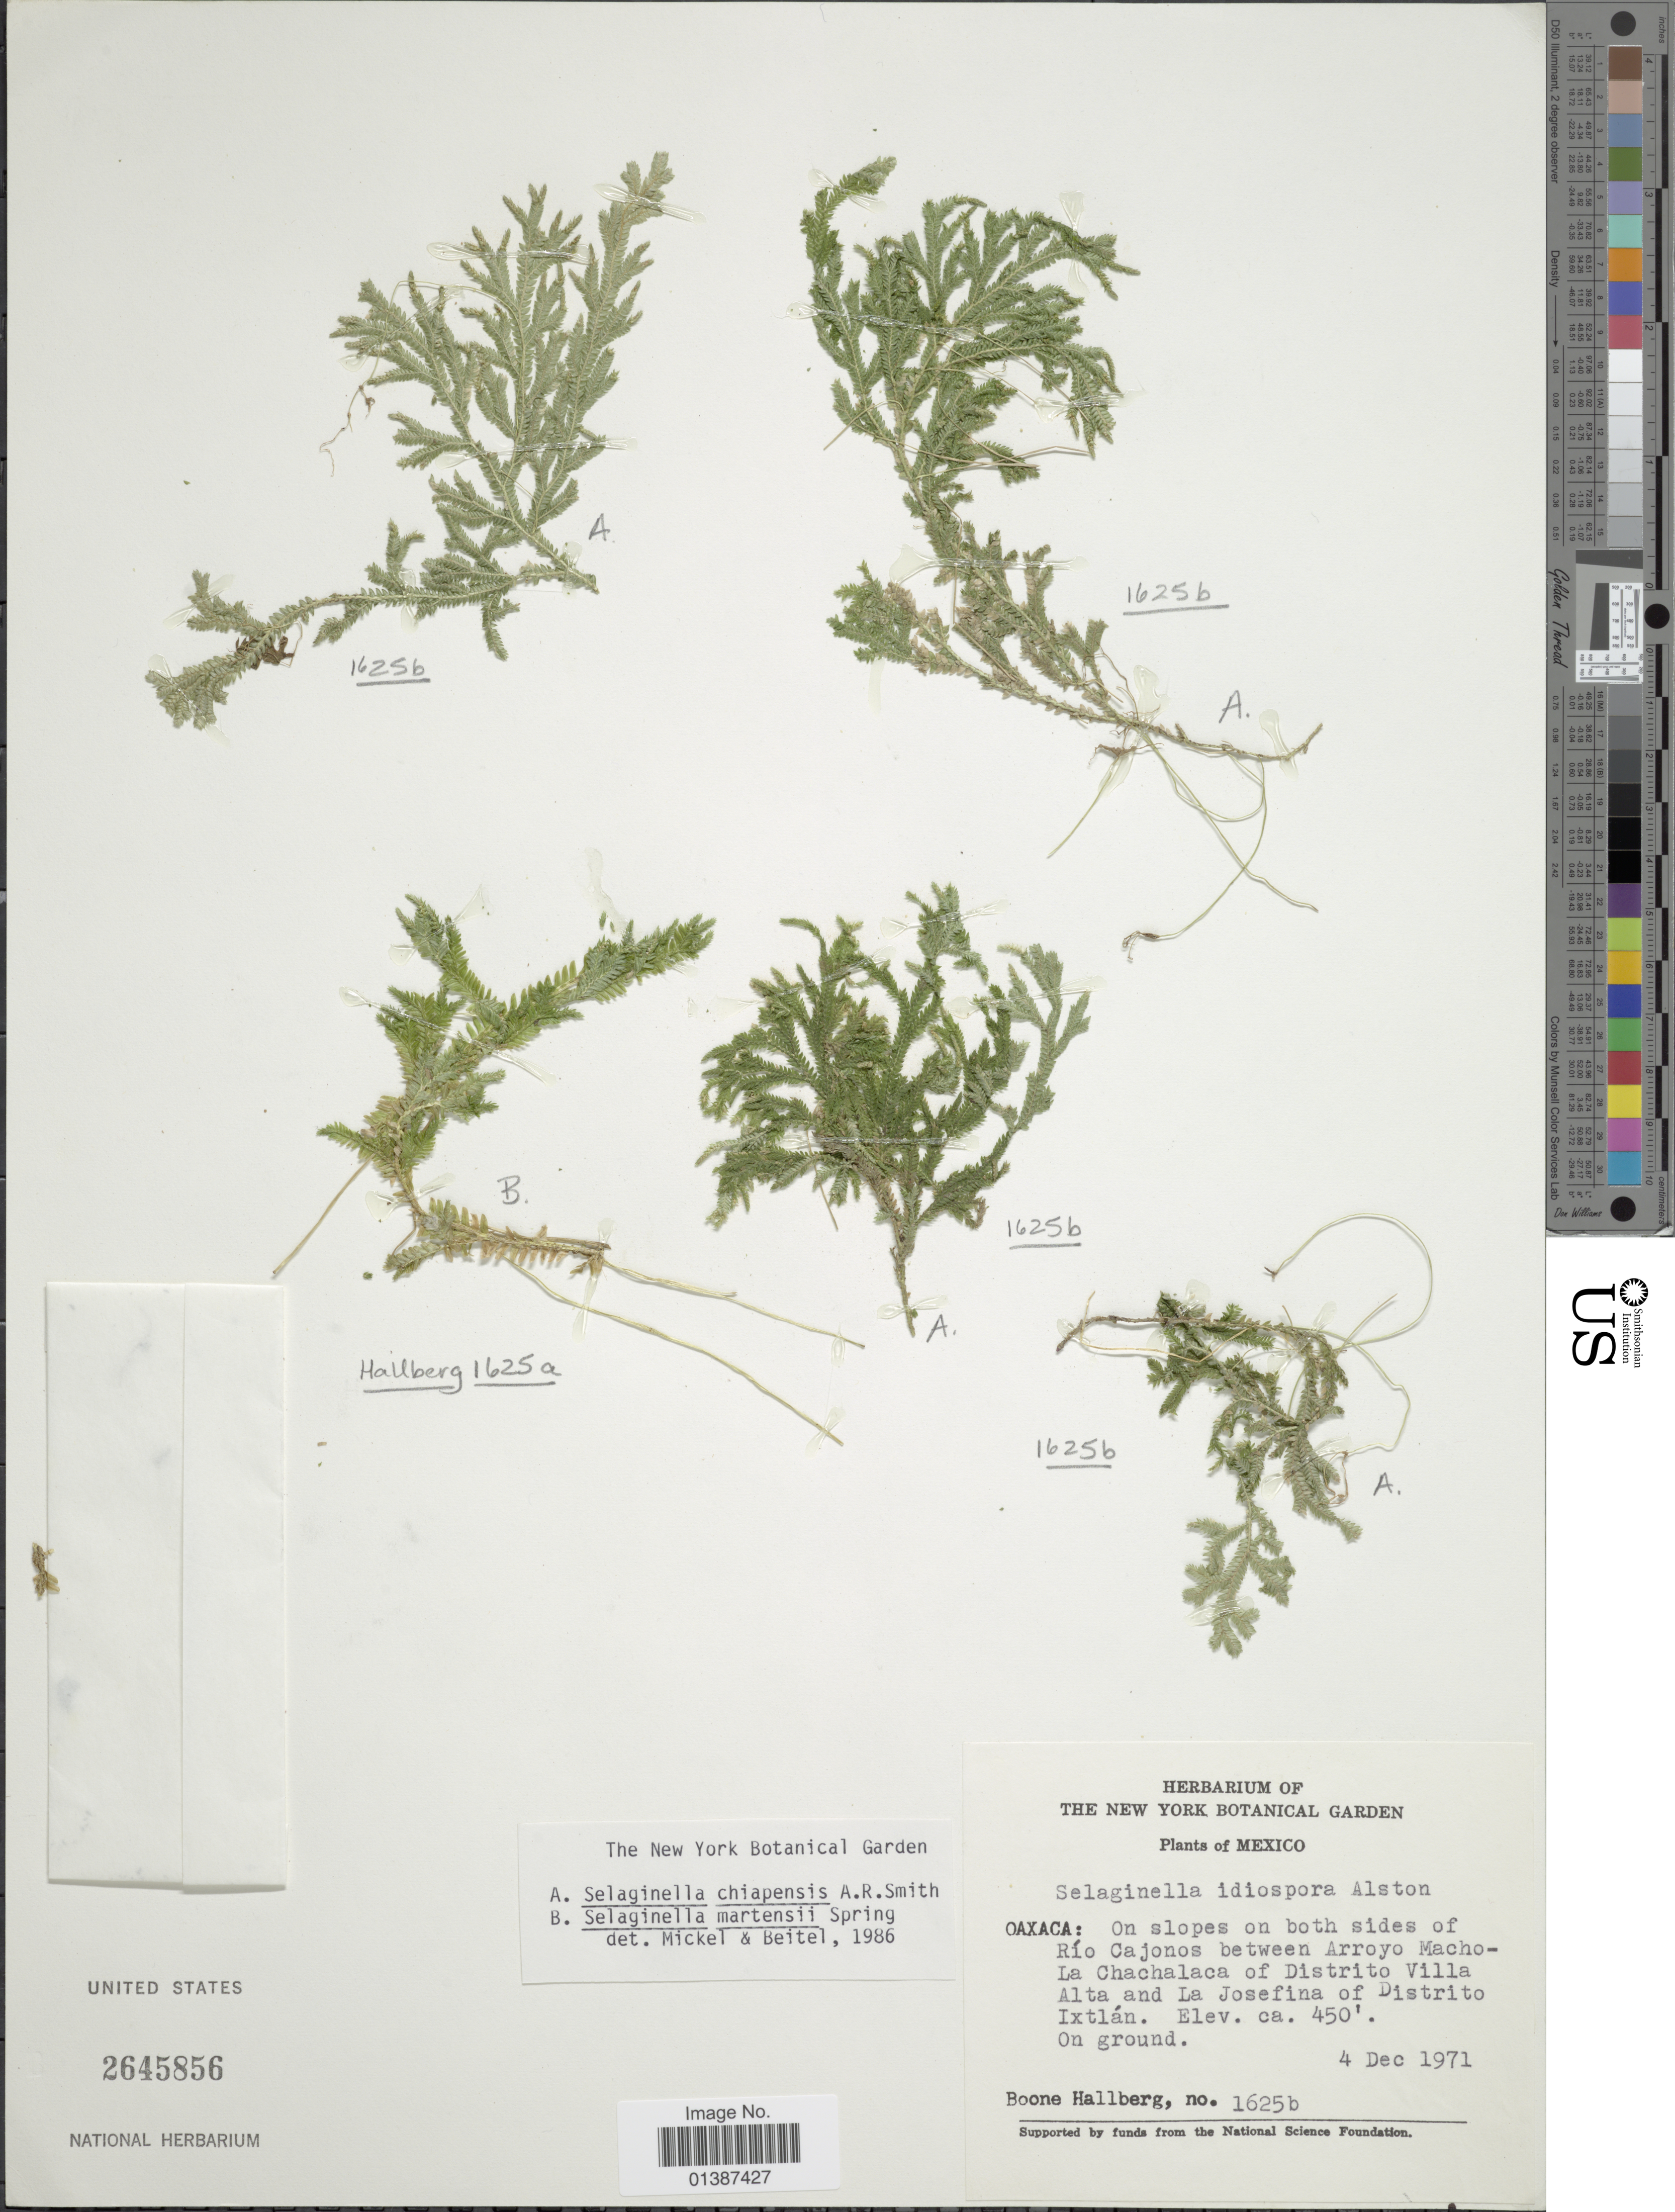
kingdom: Plantae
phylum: Tracheophyta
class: Lycopodiopsida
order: Selaginellales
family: Selaginellaceae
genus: Selaginella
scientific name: Selaginella chiapensis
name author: A.R. Sm.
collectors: B. Hallberg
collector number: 1625 b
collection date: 1971-12-04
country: Mexico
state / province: Oaxaca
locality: On slopes on both sides of Río Cahonos between Arroyo Macho-La Chachalaca of Distrito Villa Alta and La Josefina of Distrito Ixtlán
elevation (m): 137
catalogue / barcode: US 2645856